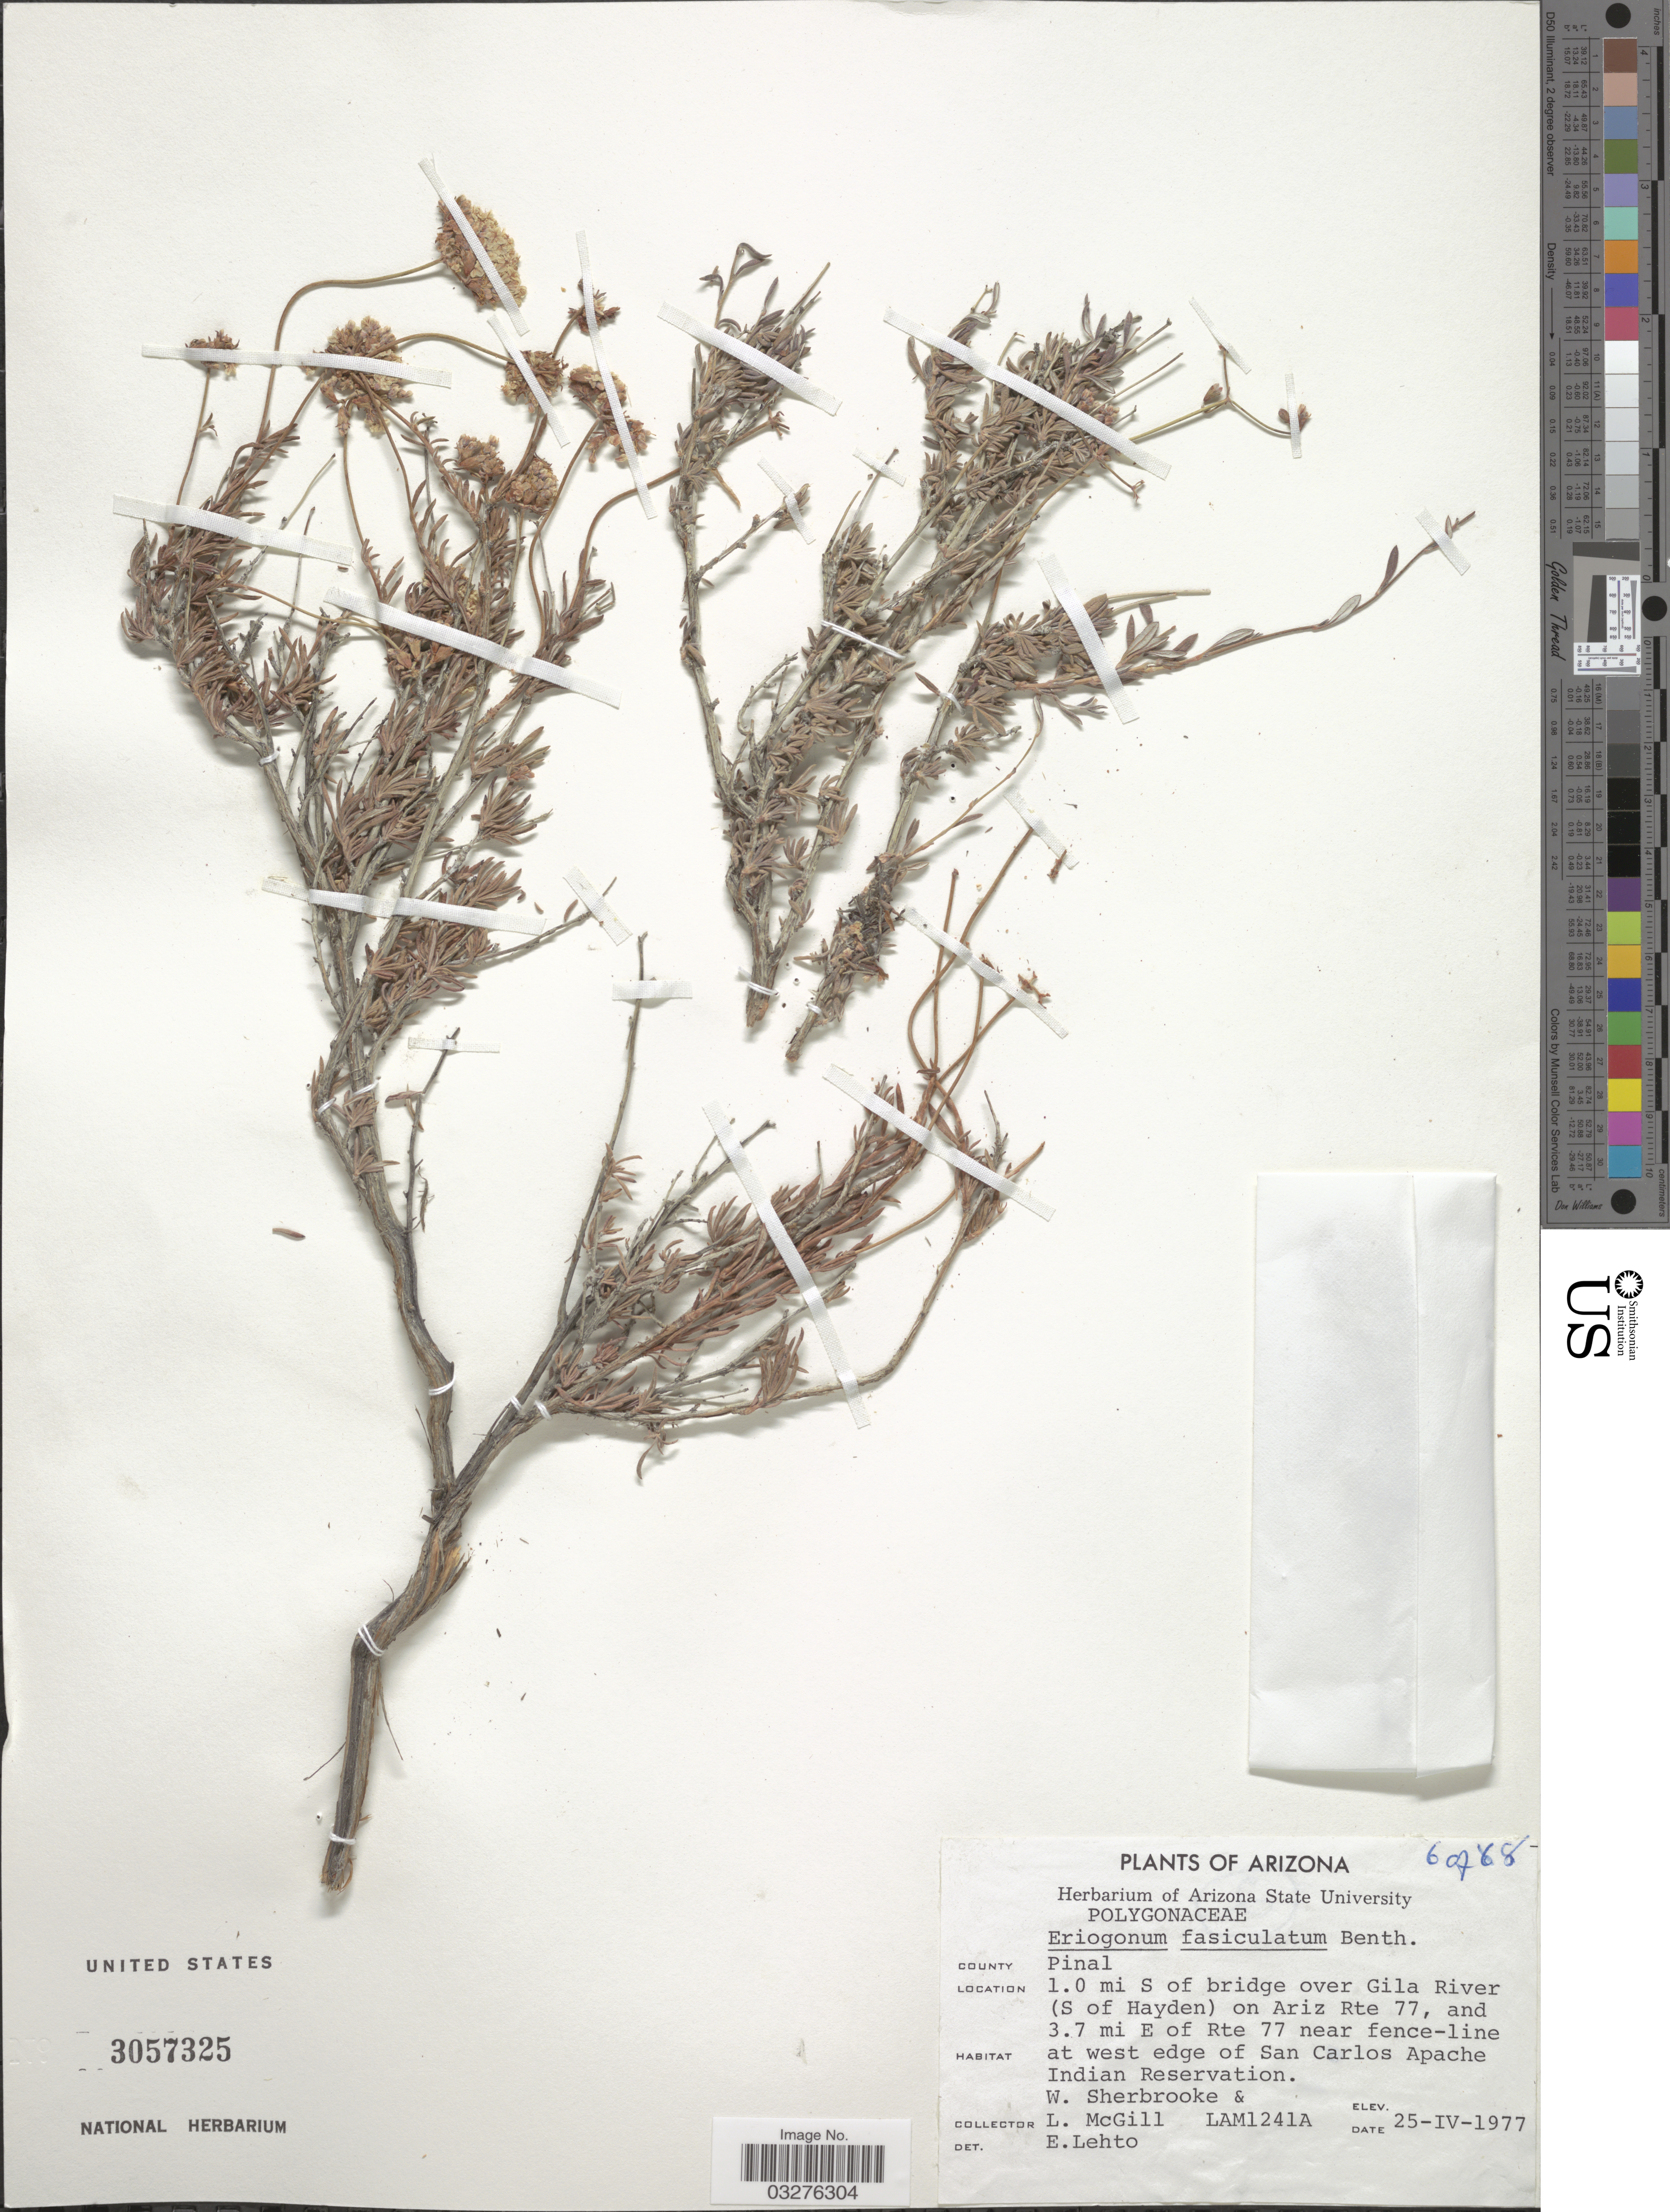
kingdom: Plantae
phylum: Tracheophyta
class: Magnoliopsida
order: Caryophyllales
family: Polygonaceae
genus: Eriogonum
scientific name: Eriogonum fasciculatum var. foliolosum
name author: (Nutt.) S. Stokes ex Abrams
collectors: W. Sherbrooke & L. McGill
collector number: LAM1241A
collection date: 1977-04-25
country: United States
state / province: Arizona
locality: County Pinal, 1.0 mi S of bridge over Gila River (S of Hayden) on Ariz Rte 77, and 3.7 mi E of Rte 77 near fence-line, at west edge of San Carlos Apache Indian Reservation.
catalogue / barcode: US 3057325